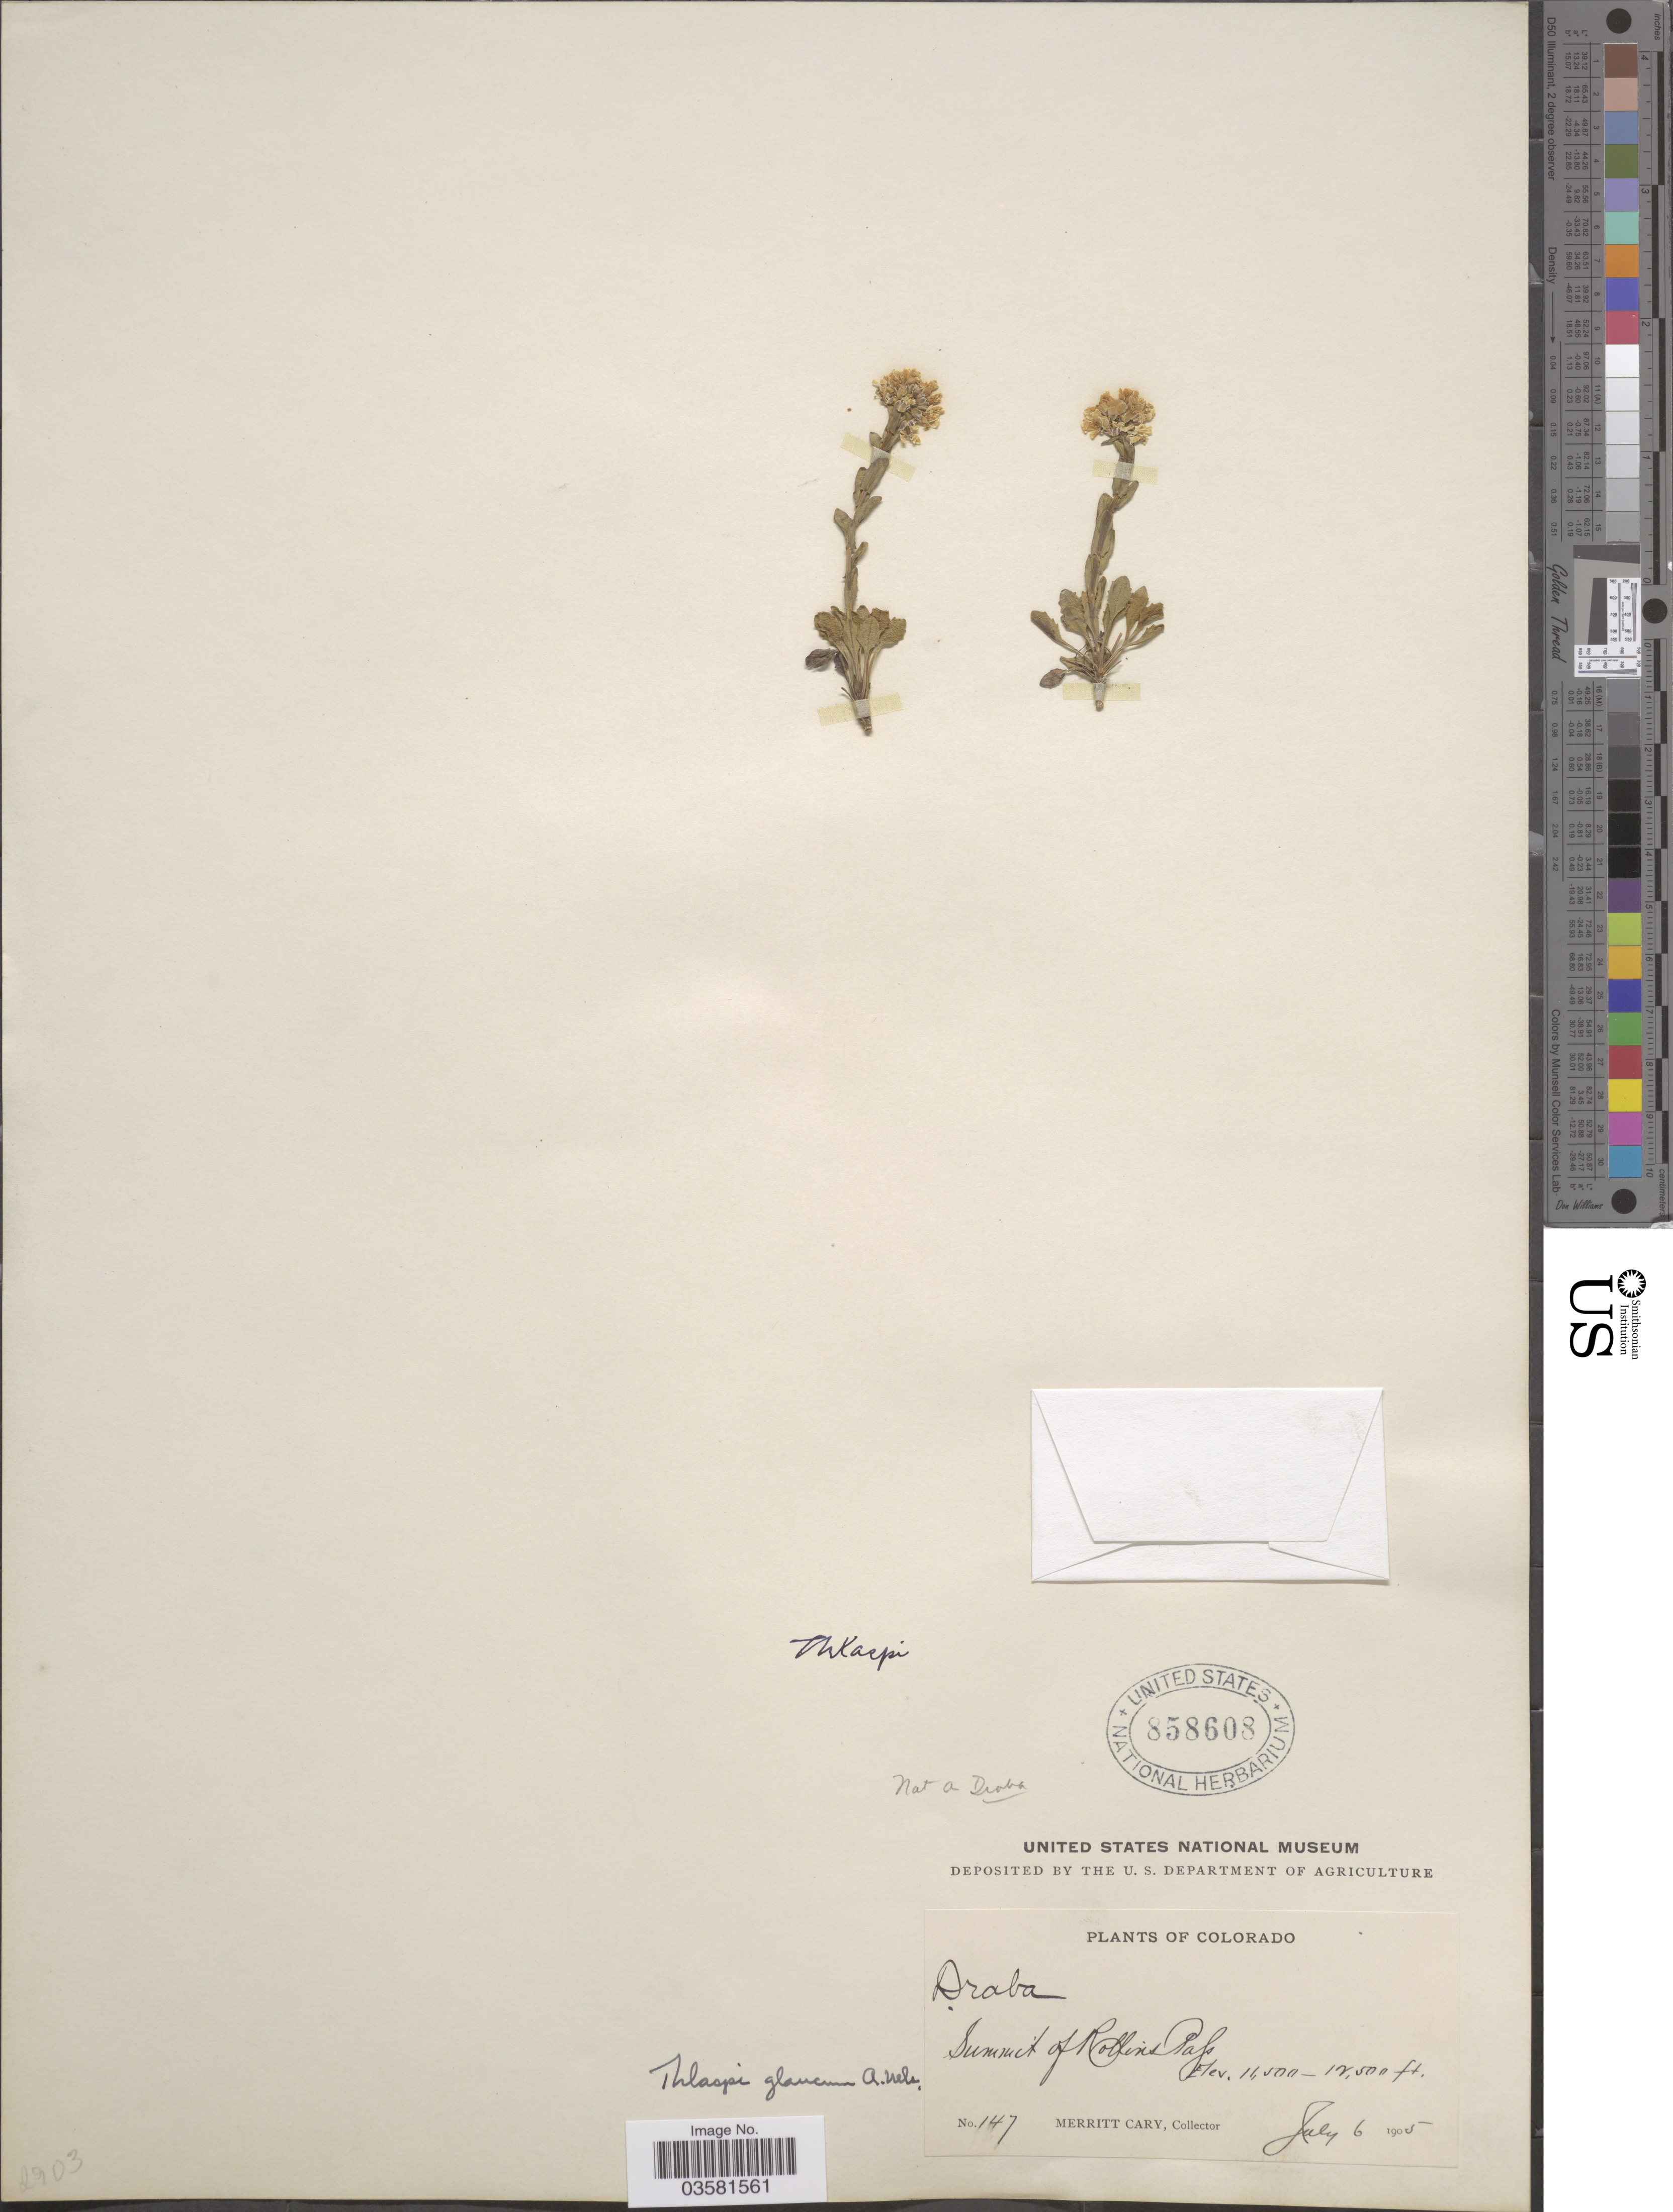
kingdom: Plantae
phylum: Tracheophyta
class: Magnoliopsida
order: Brassicales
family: Brassicaceae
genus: Thlaspi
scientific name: Thlaspi fendleri var. glaucum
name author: (A. Nelson) C.L. Hitchc.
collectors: M. Cary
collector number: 147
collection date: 1905-07-06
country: United States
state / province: Colorado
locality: Summit of Rollins Pass.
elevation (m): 3505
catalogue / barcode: US 858608